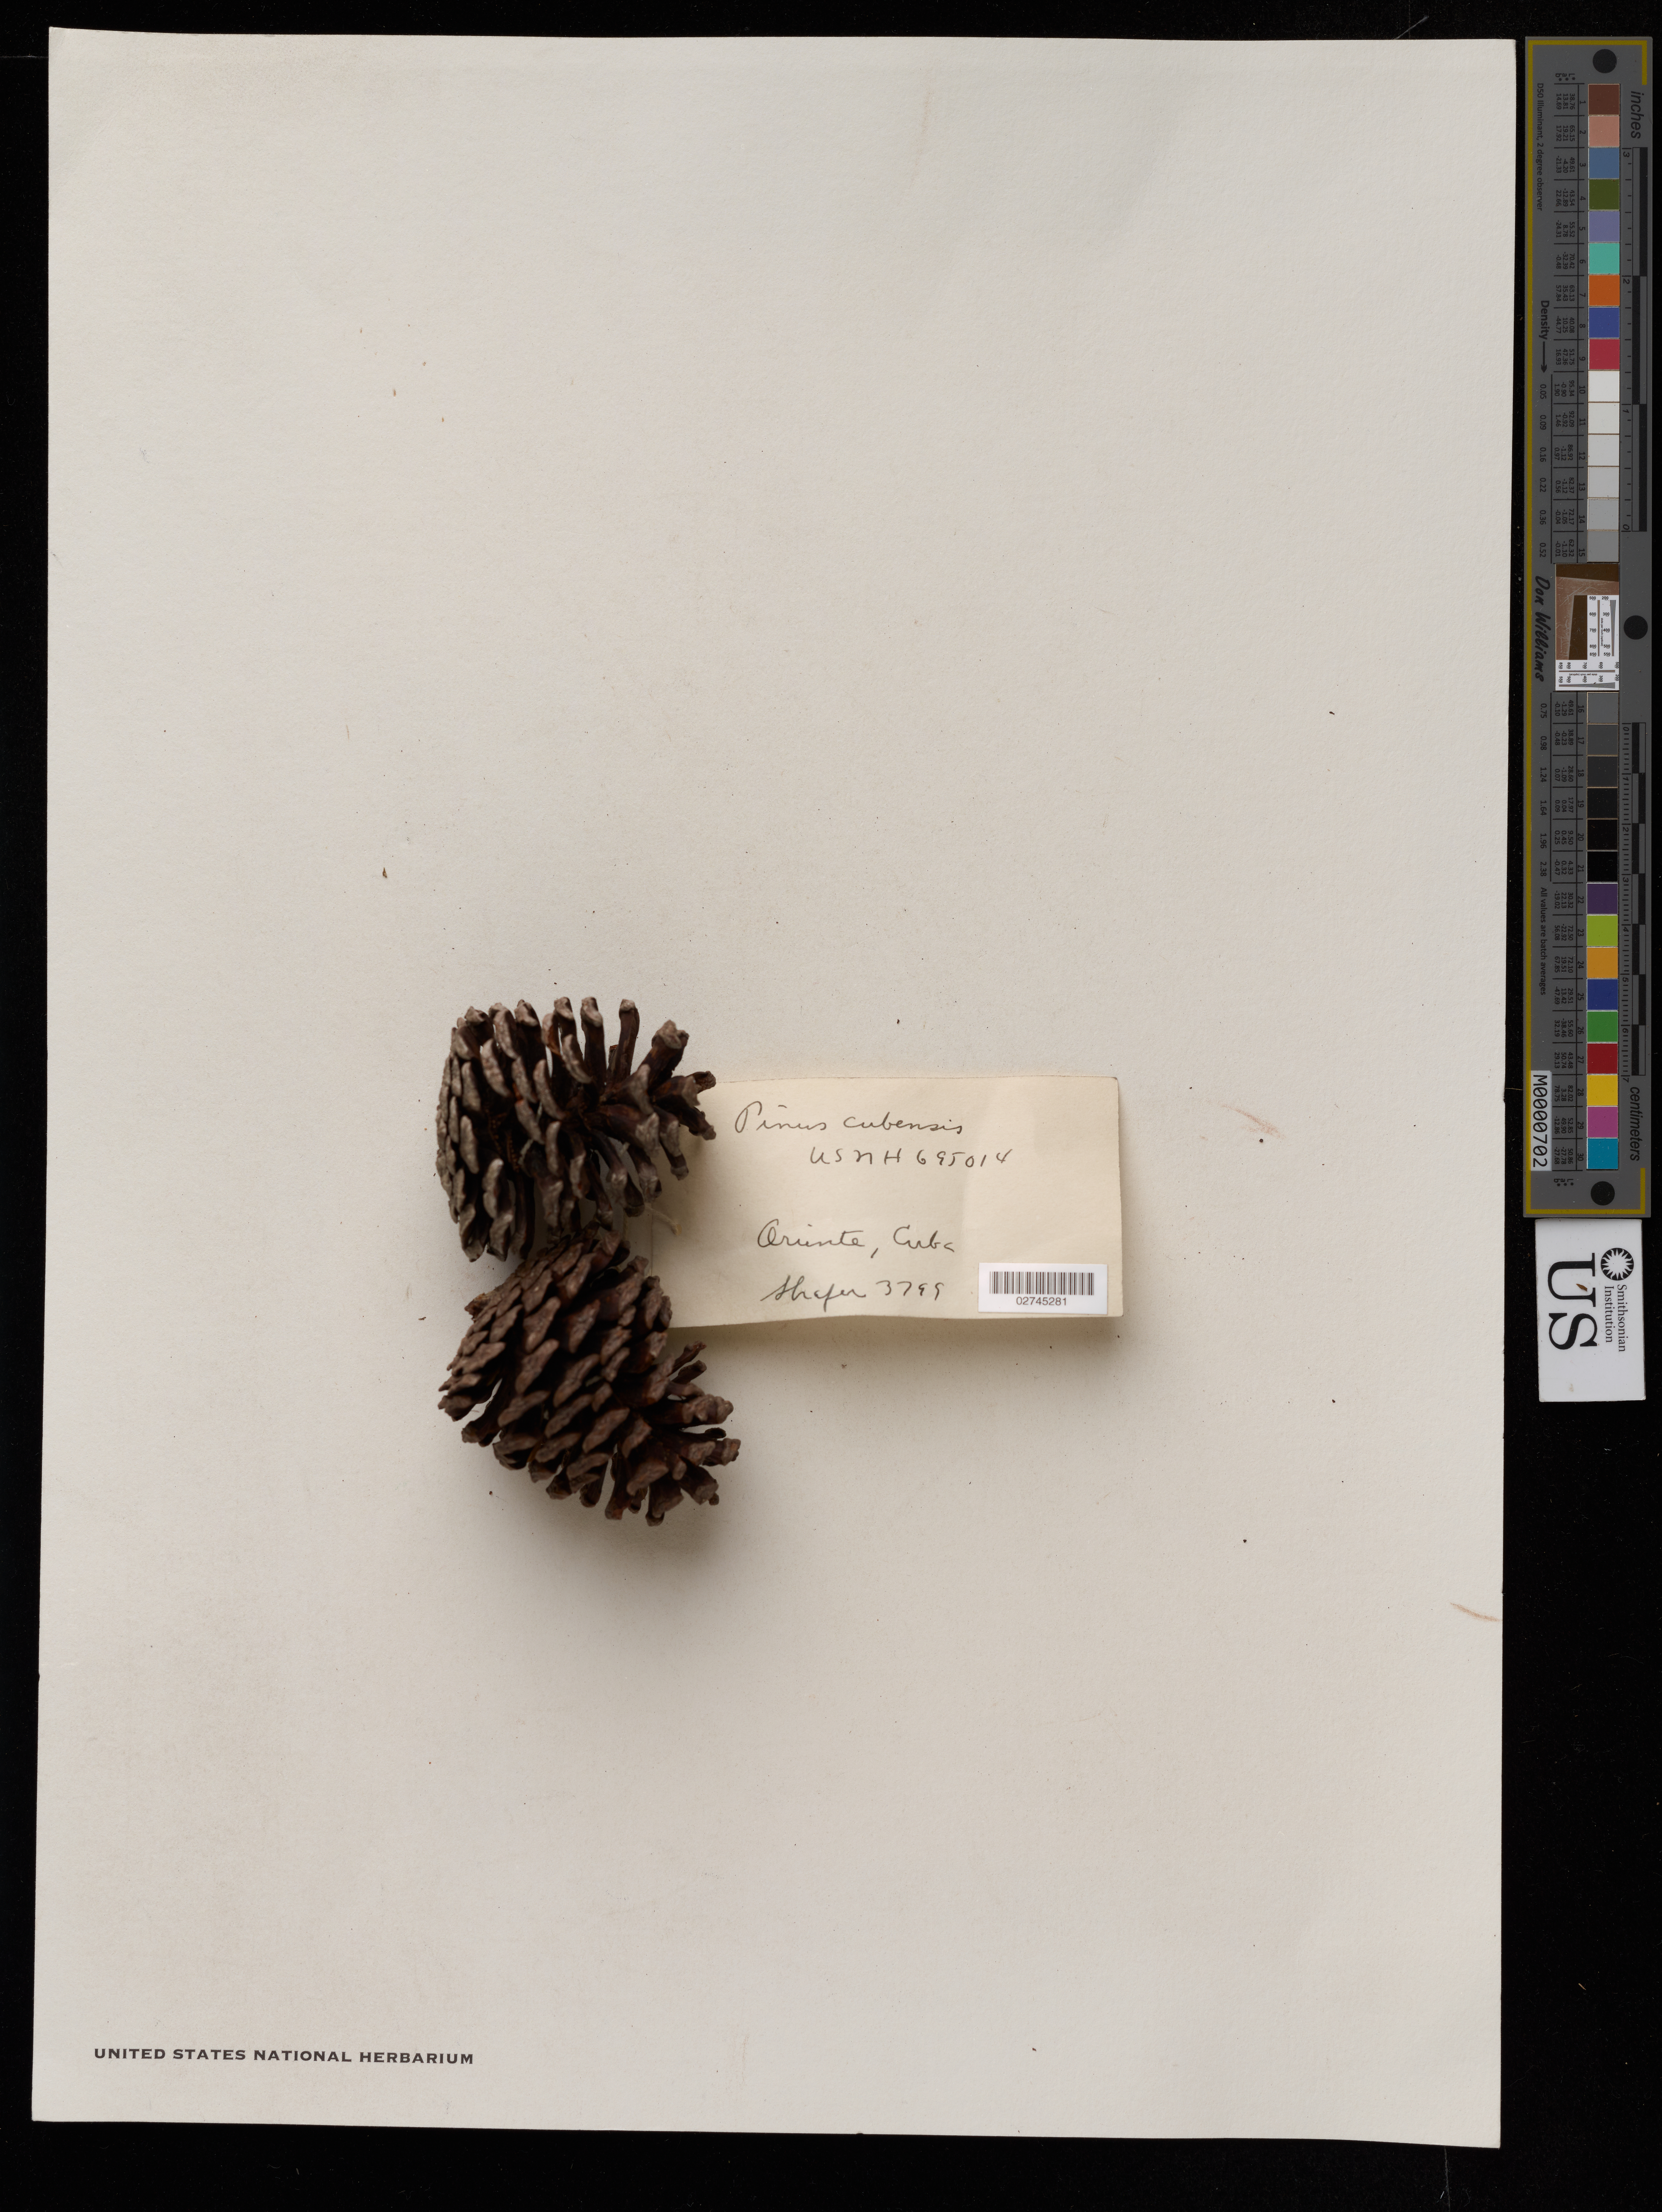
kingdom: Plantae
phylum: Tracheophyta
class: Pinopsida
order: Pinales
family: Pinaceae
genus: Pinus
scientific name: Pinus cubensis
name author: Griseb.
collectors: J. A. Shafer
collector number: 3799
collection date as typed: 02 Feb 1910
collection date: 1910-02-02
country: Cuba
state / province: Oriente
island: Cuba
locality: Loma Menqura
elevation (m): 680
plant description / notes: In a bag with several other pinecones with the same collector but different coll. nos.